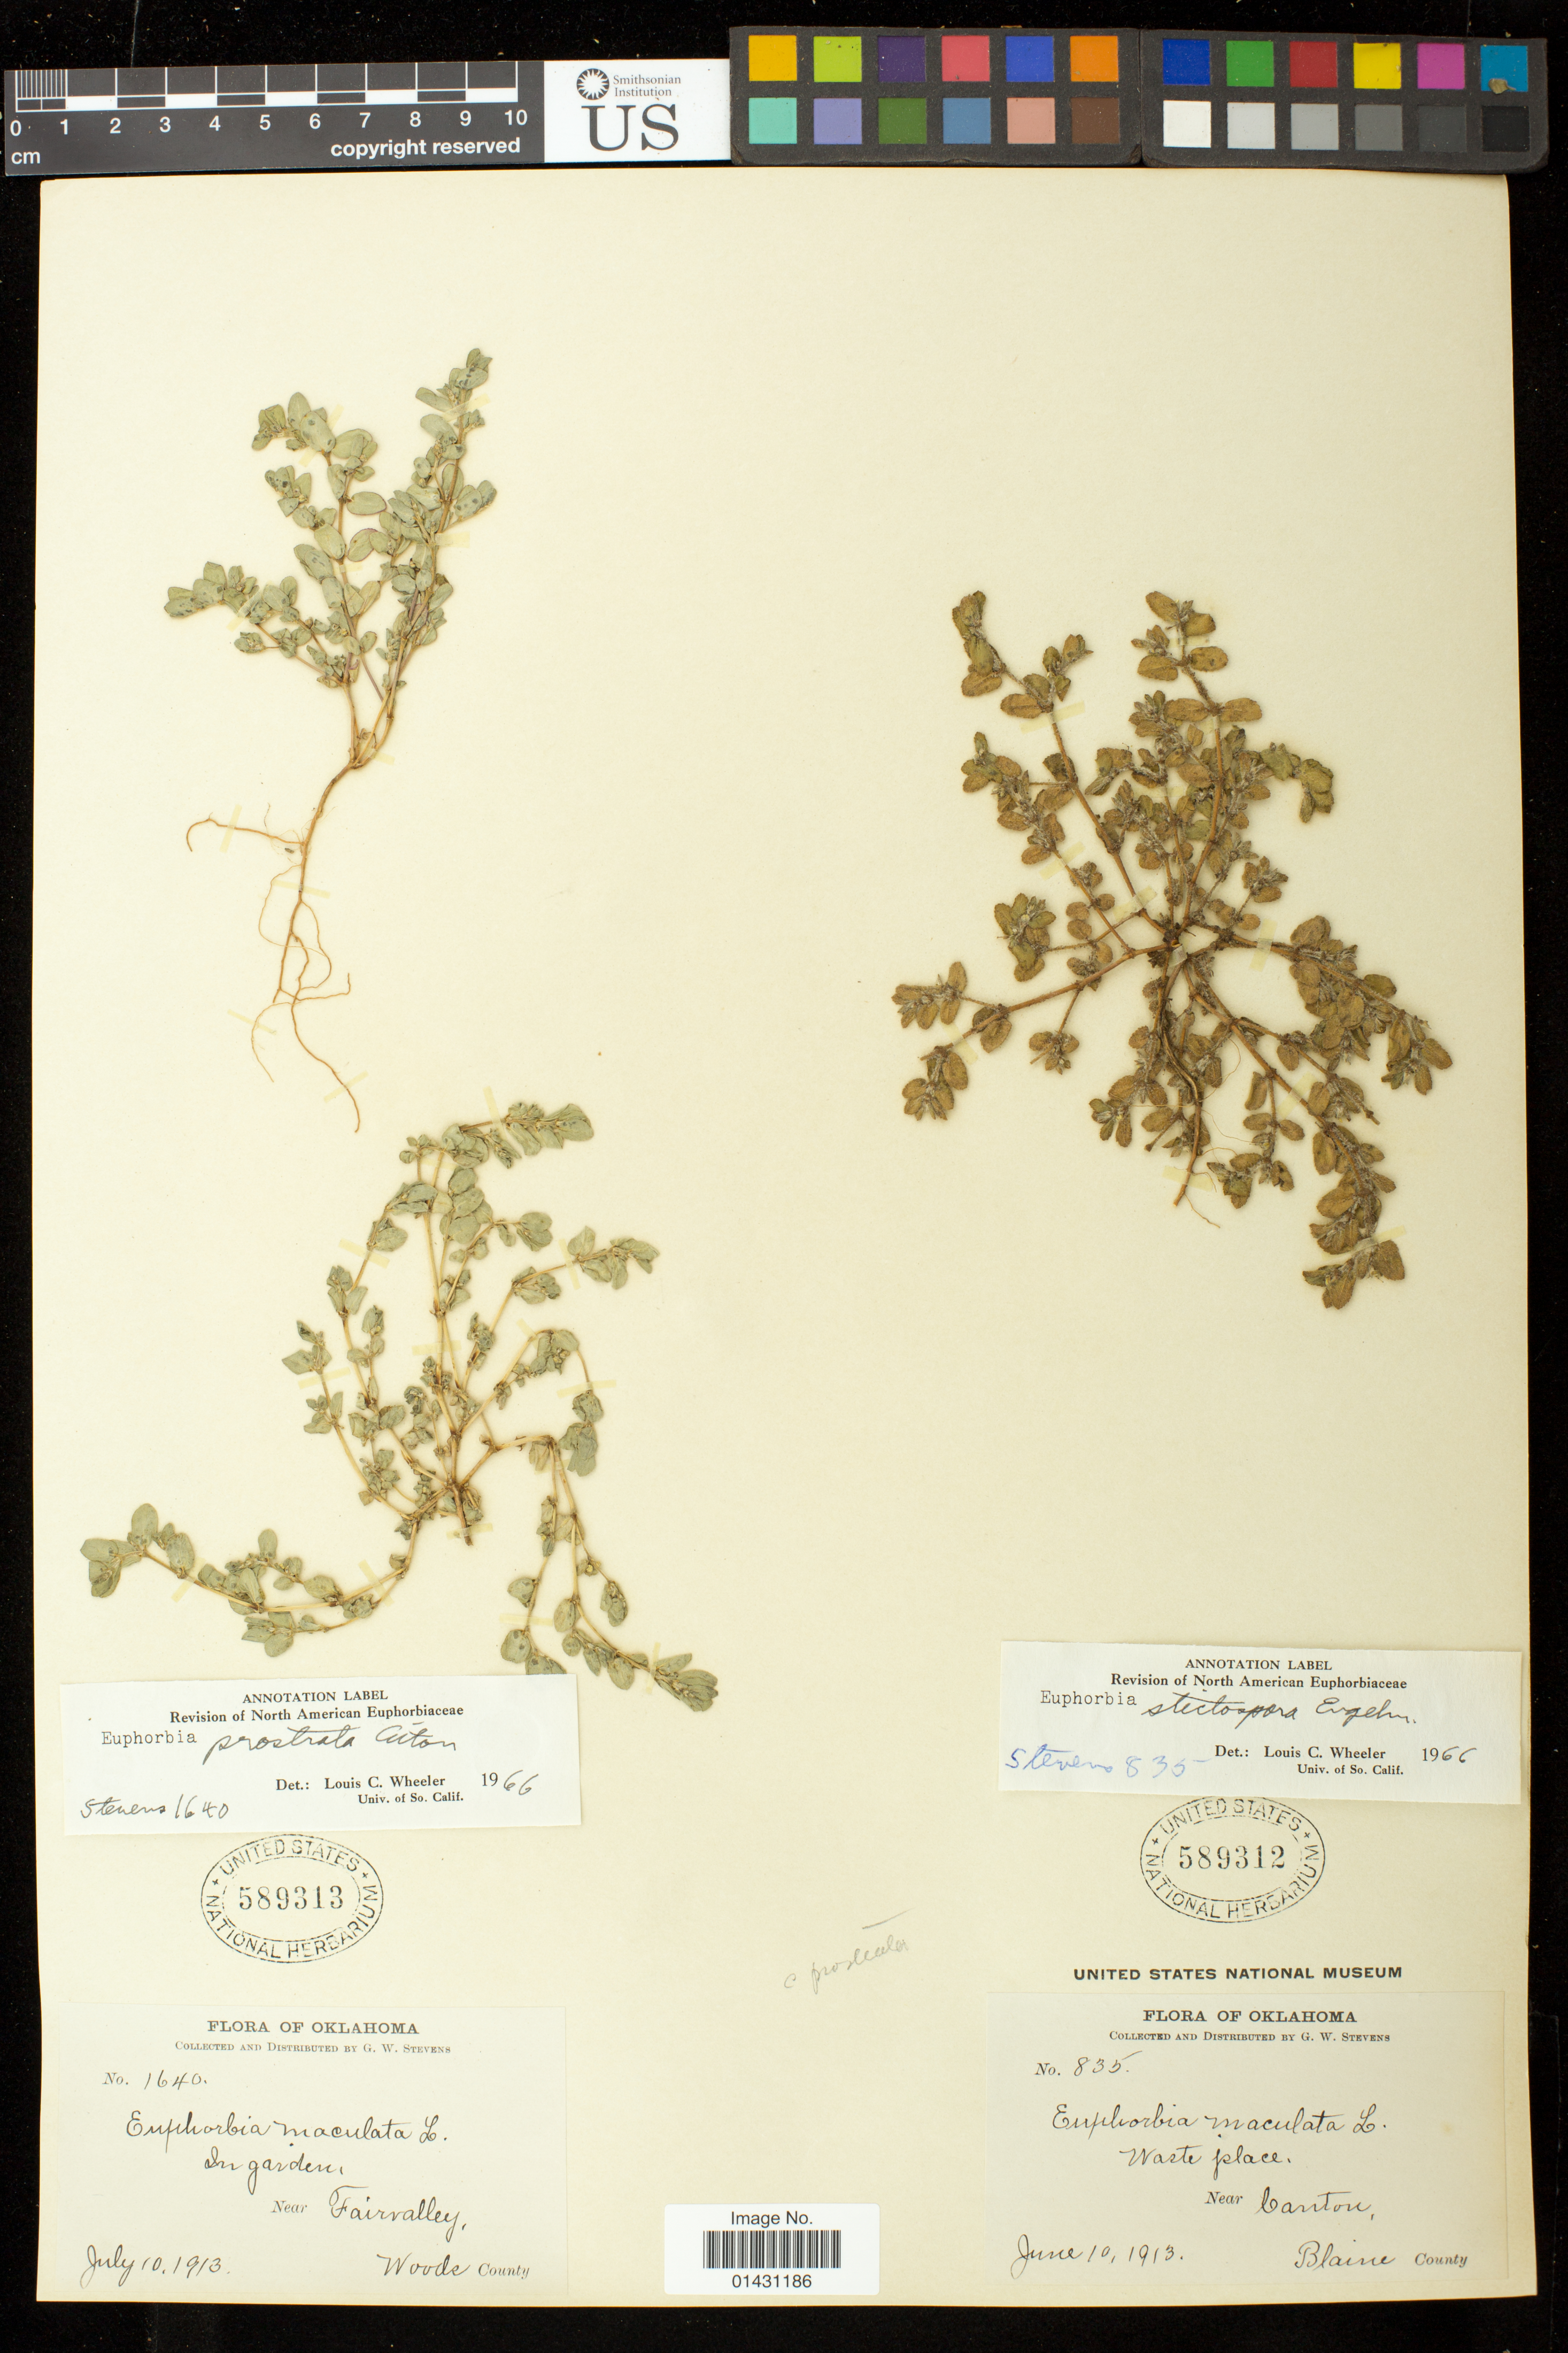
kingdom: Plantae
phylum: Tracheophyta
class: Magnoliopsida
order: Malpighiales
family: Euphorbiaceae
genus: Chamaesyce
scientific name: Chamaesyce prostrata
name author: (Aiton) Small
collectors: G. W. Stevens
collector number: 835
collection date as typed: June 10, 1913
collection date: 1913-06-10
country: United States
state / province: Oklahoma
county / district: Blaine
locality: Oklahoma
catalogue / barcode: US 589312